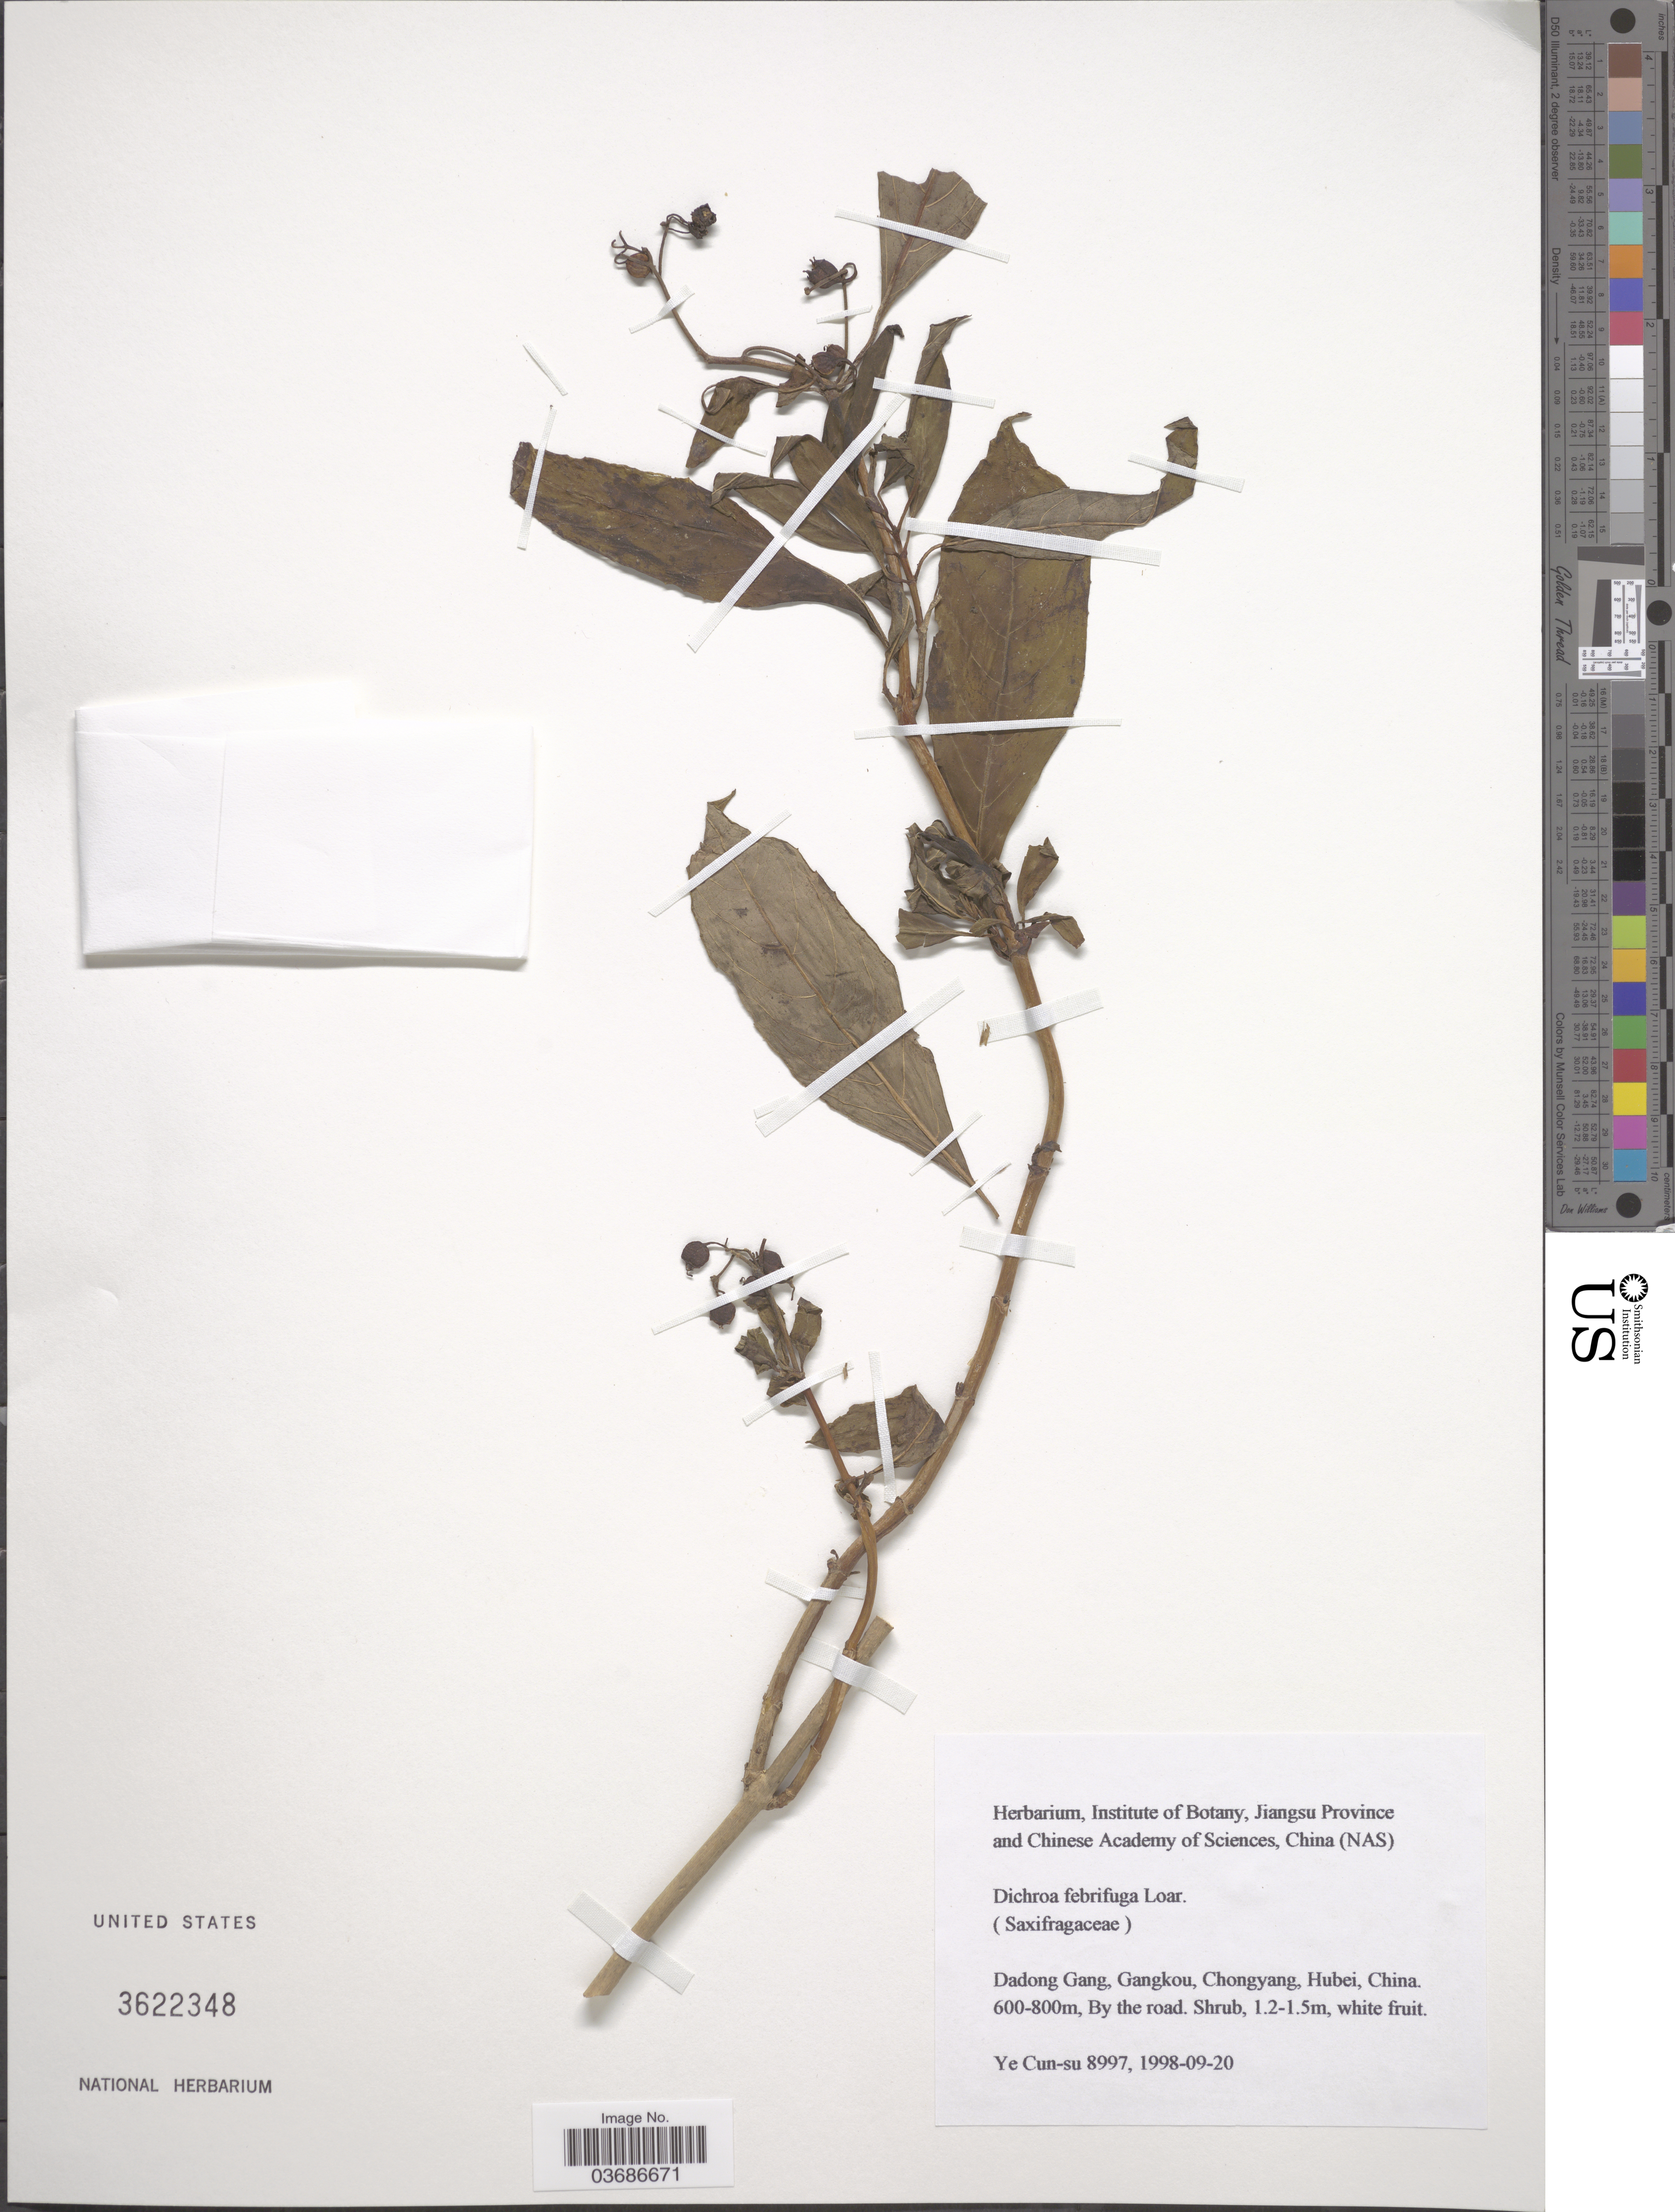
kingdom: Plantae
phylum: Tracheophyta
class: Magnoliopsida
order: Cornales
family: Hydrangeaceae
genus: Hydrangea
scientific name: Hydrangea febrifuga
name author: (Lour.) Y. De Smet & C. Granados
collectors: Ye Cun-su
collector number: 8997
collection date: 1998-09-20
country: China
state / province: Hubei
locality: Dadong Gang, Gangkou, Chongyang, Hubei.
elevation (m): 600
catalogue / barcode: US 3622348